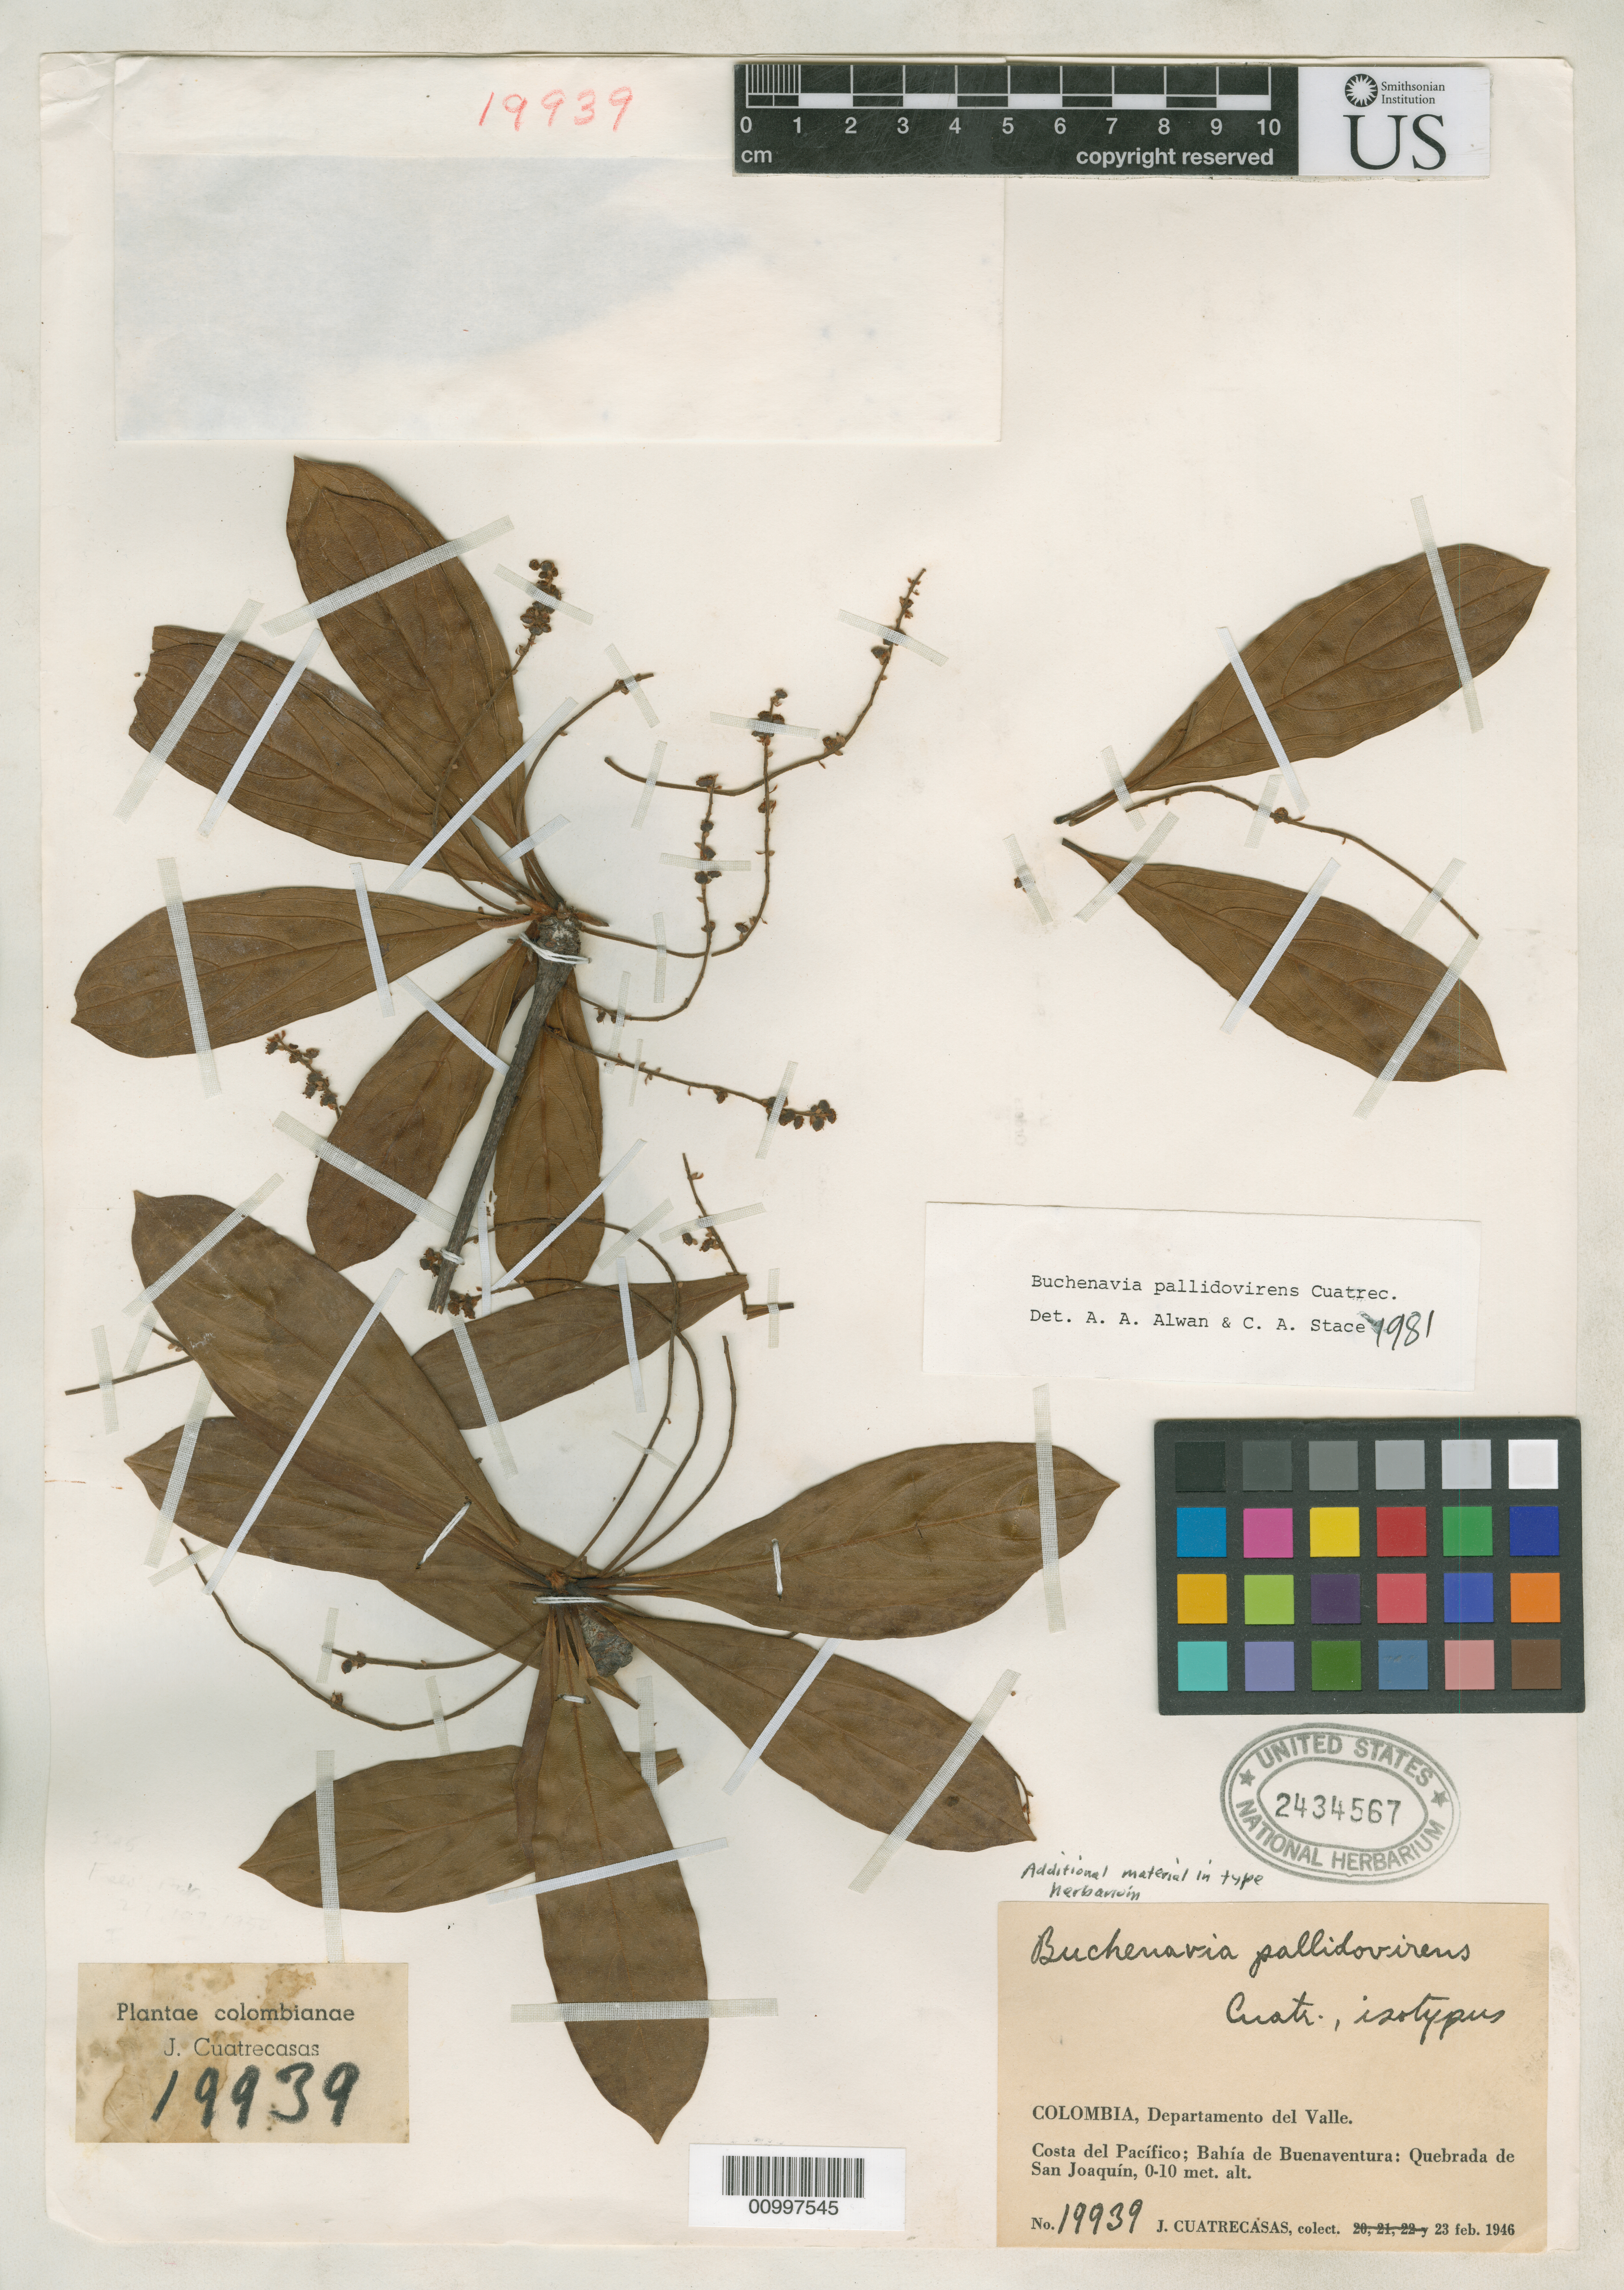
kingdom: Plantae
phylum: Tracheophyta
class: Magnoliopsida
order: Myrtales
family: Combretaceae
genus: Buchenavia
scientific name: Buchenavia pallidovirens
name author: Cuatrec.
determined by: Alwan, A. R.; Stace, C. A.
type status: Isotype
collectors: J. Cuatrecasas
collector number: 19939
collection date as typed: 23 Feb 1946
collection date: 1946-02-23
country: Colombia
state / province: Valle del Cauca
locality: Departamento del Valle, Costa del Pacífico; Bahía de Buenaventura: Quebrada de San Joaquín.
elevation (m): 0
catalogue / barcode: US 2434567